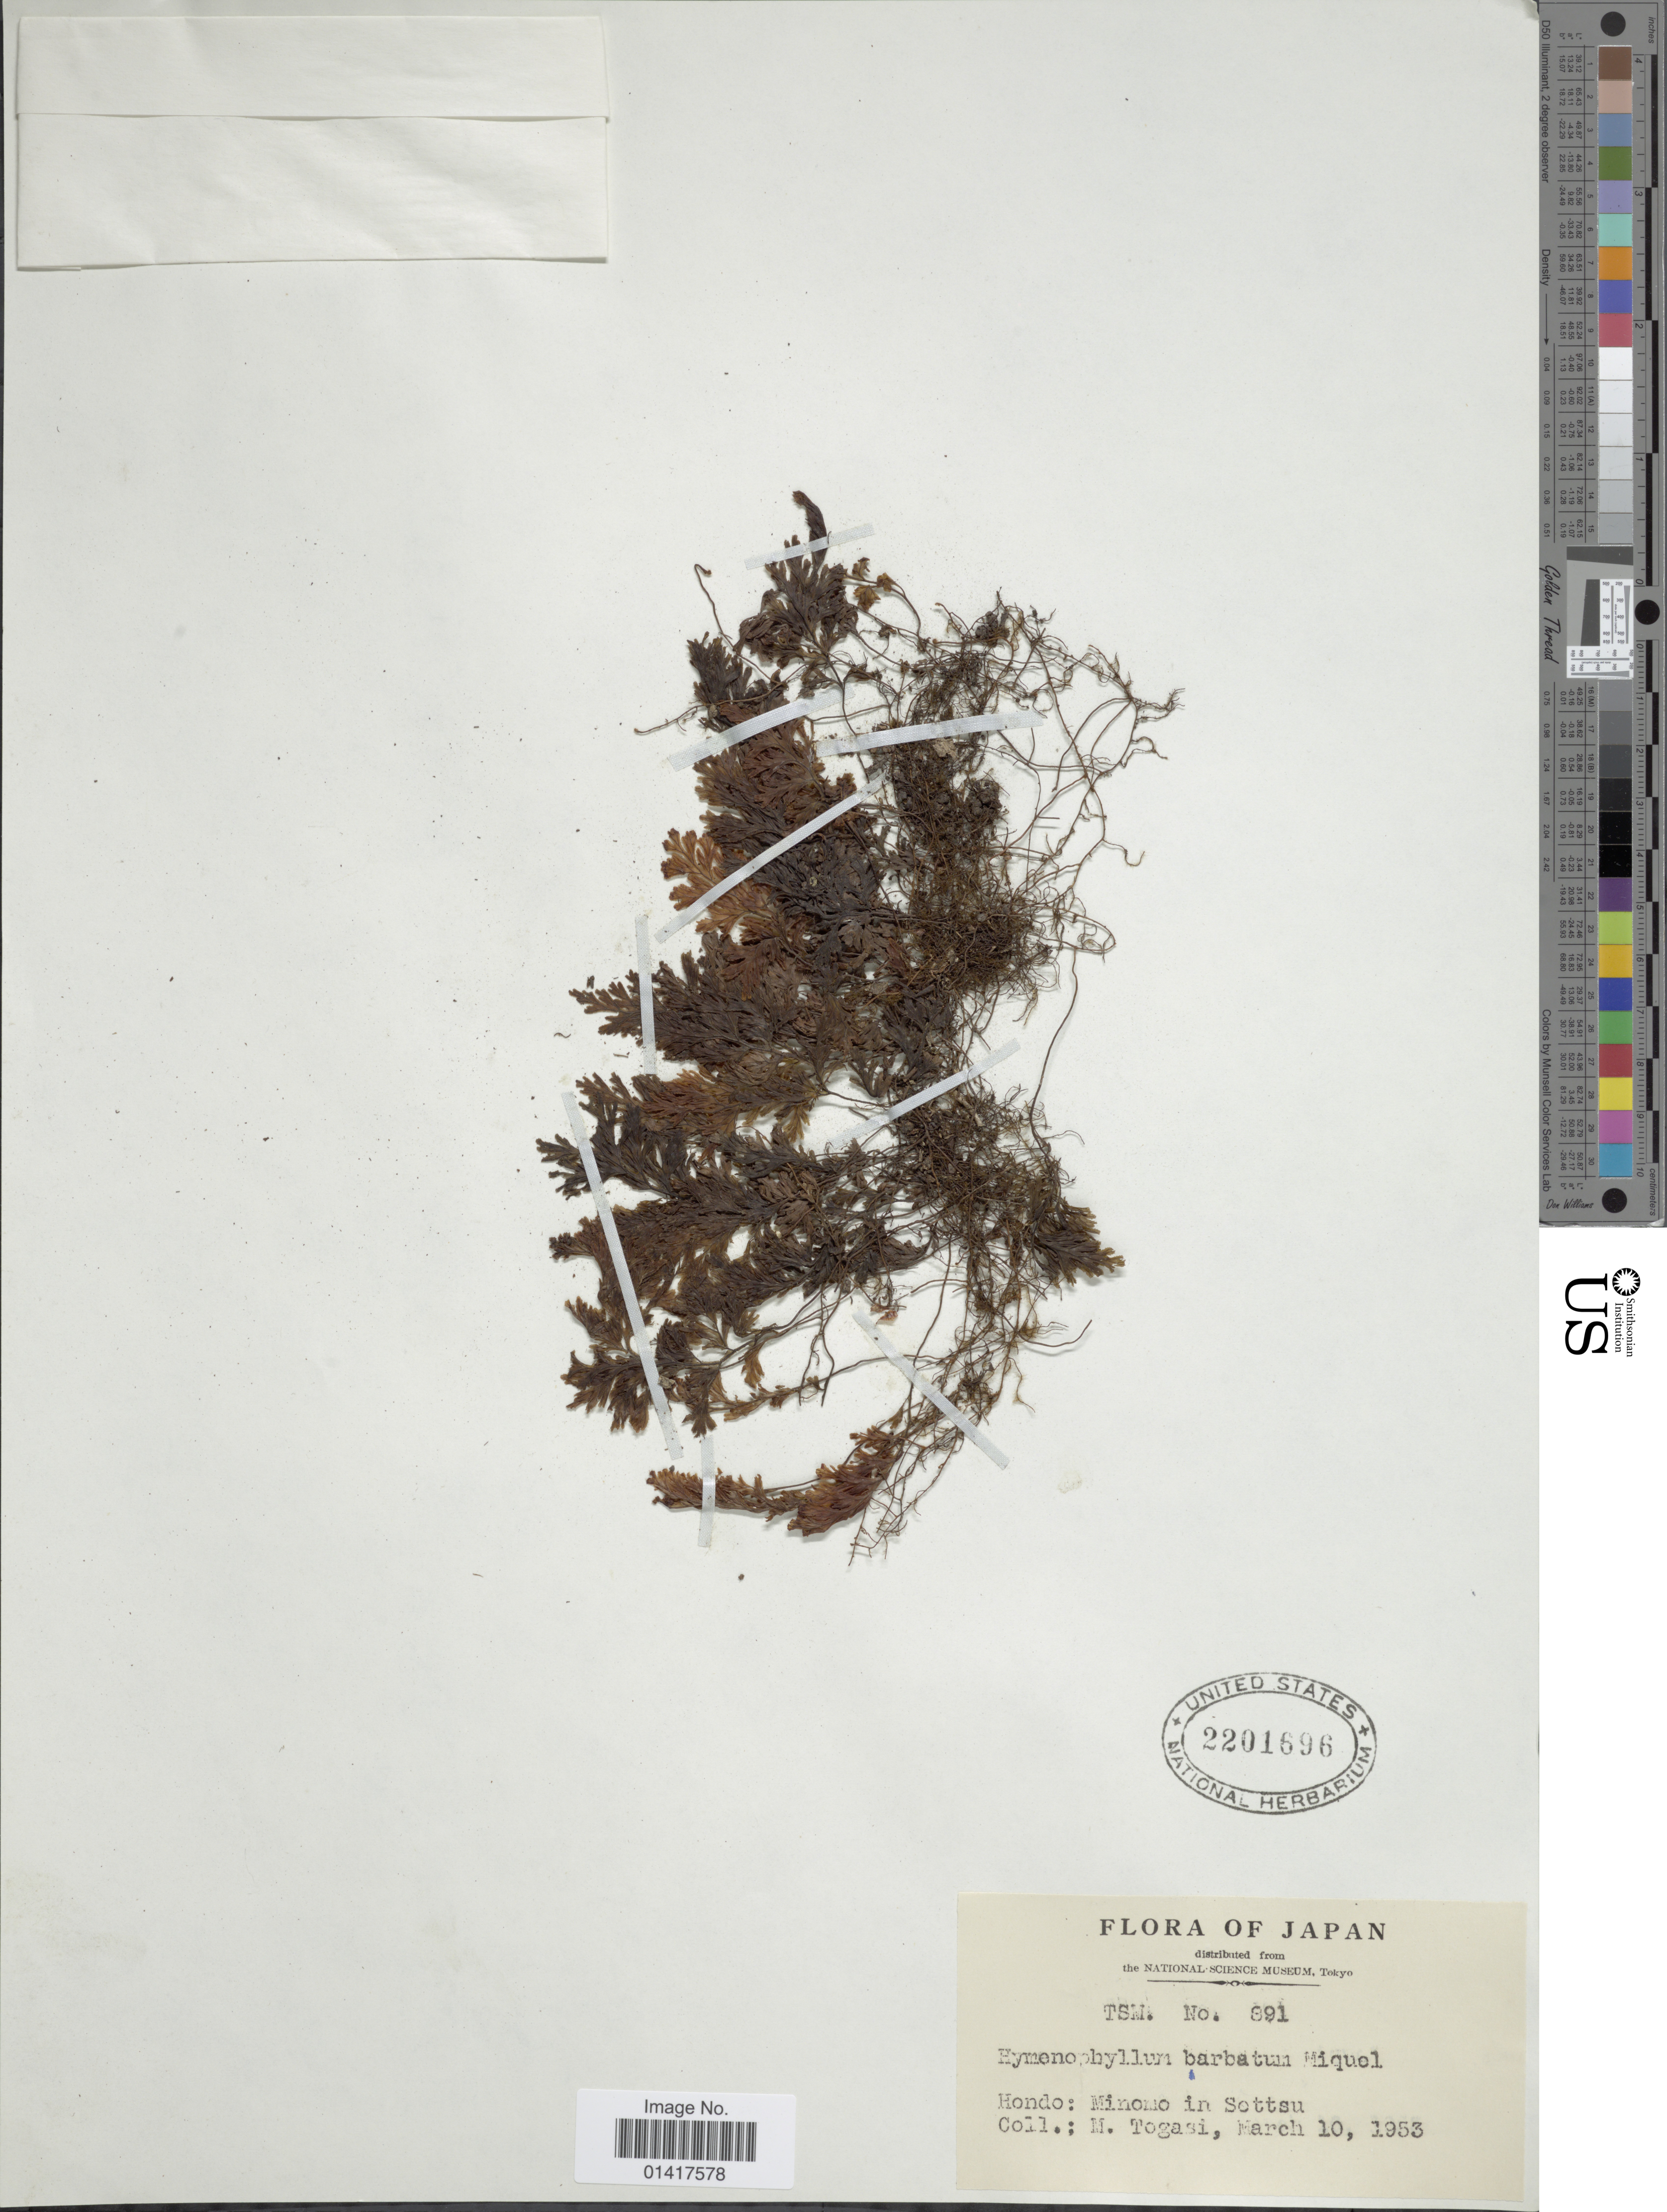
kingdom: Plantae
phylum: Tracheophyta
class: Polypodiopsida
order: Hymenophyllales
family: Hymenophyllaceae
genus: Hymenophyllum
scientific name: Hymenophyllum barbatum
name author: (Bosch) Baker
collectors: M. Togashi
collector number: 891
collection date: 1953-03-10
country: Japan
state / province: Osaka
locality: Hondo: Minomo in Sottsu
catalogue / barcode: US 2201696